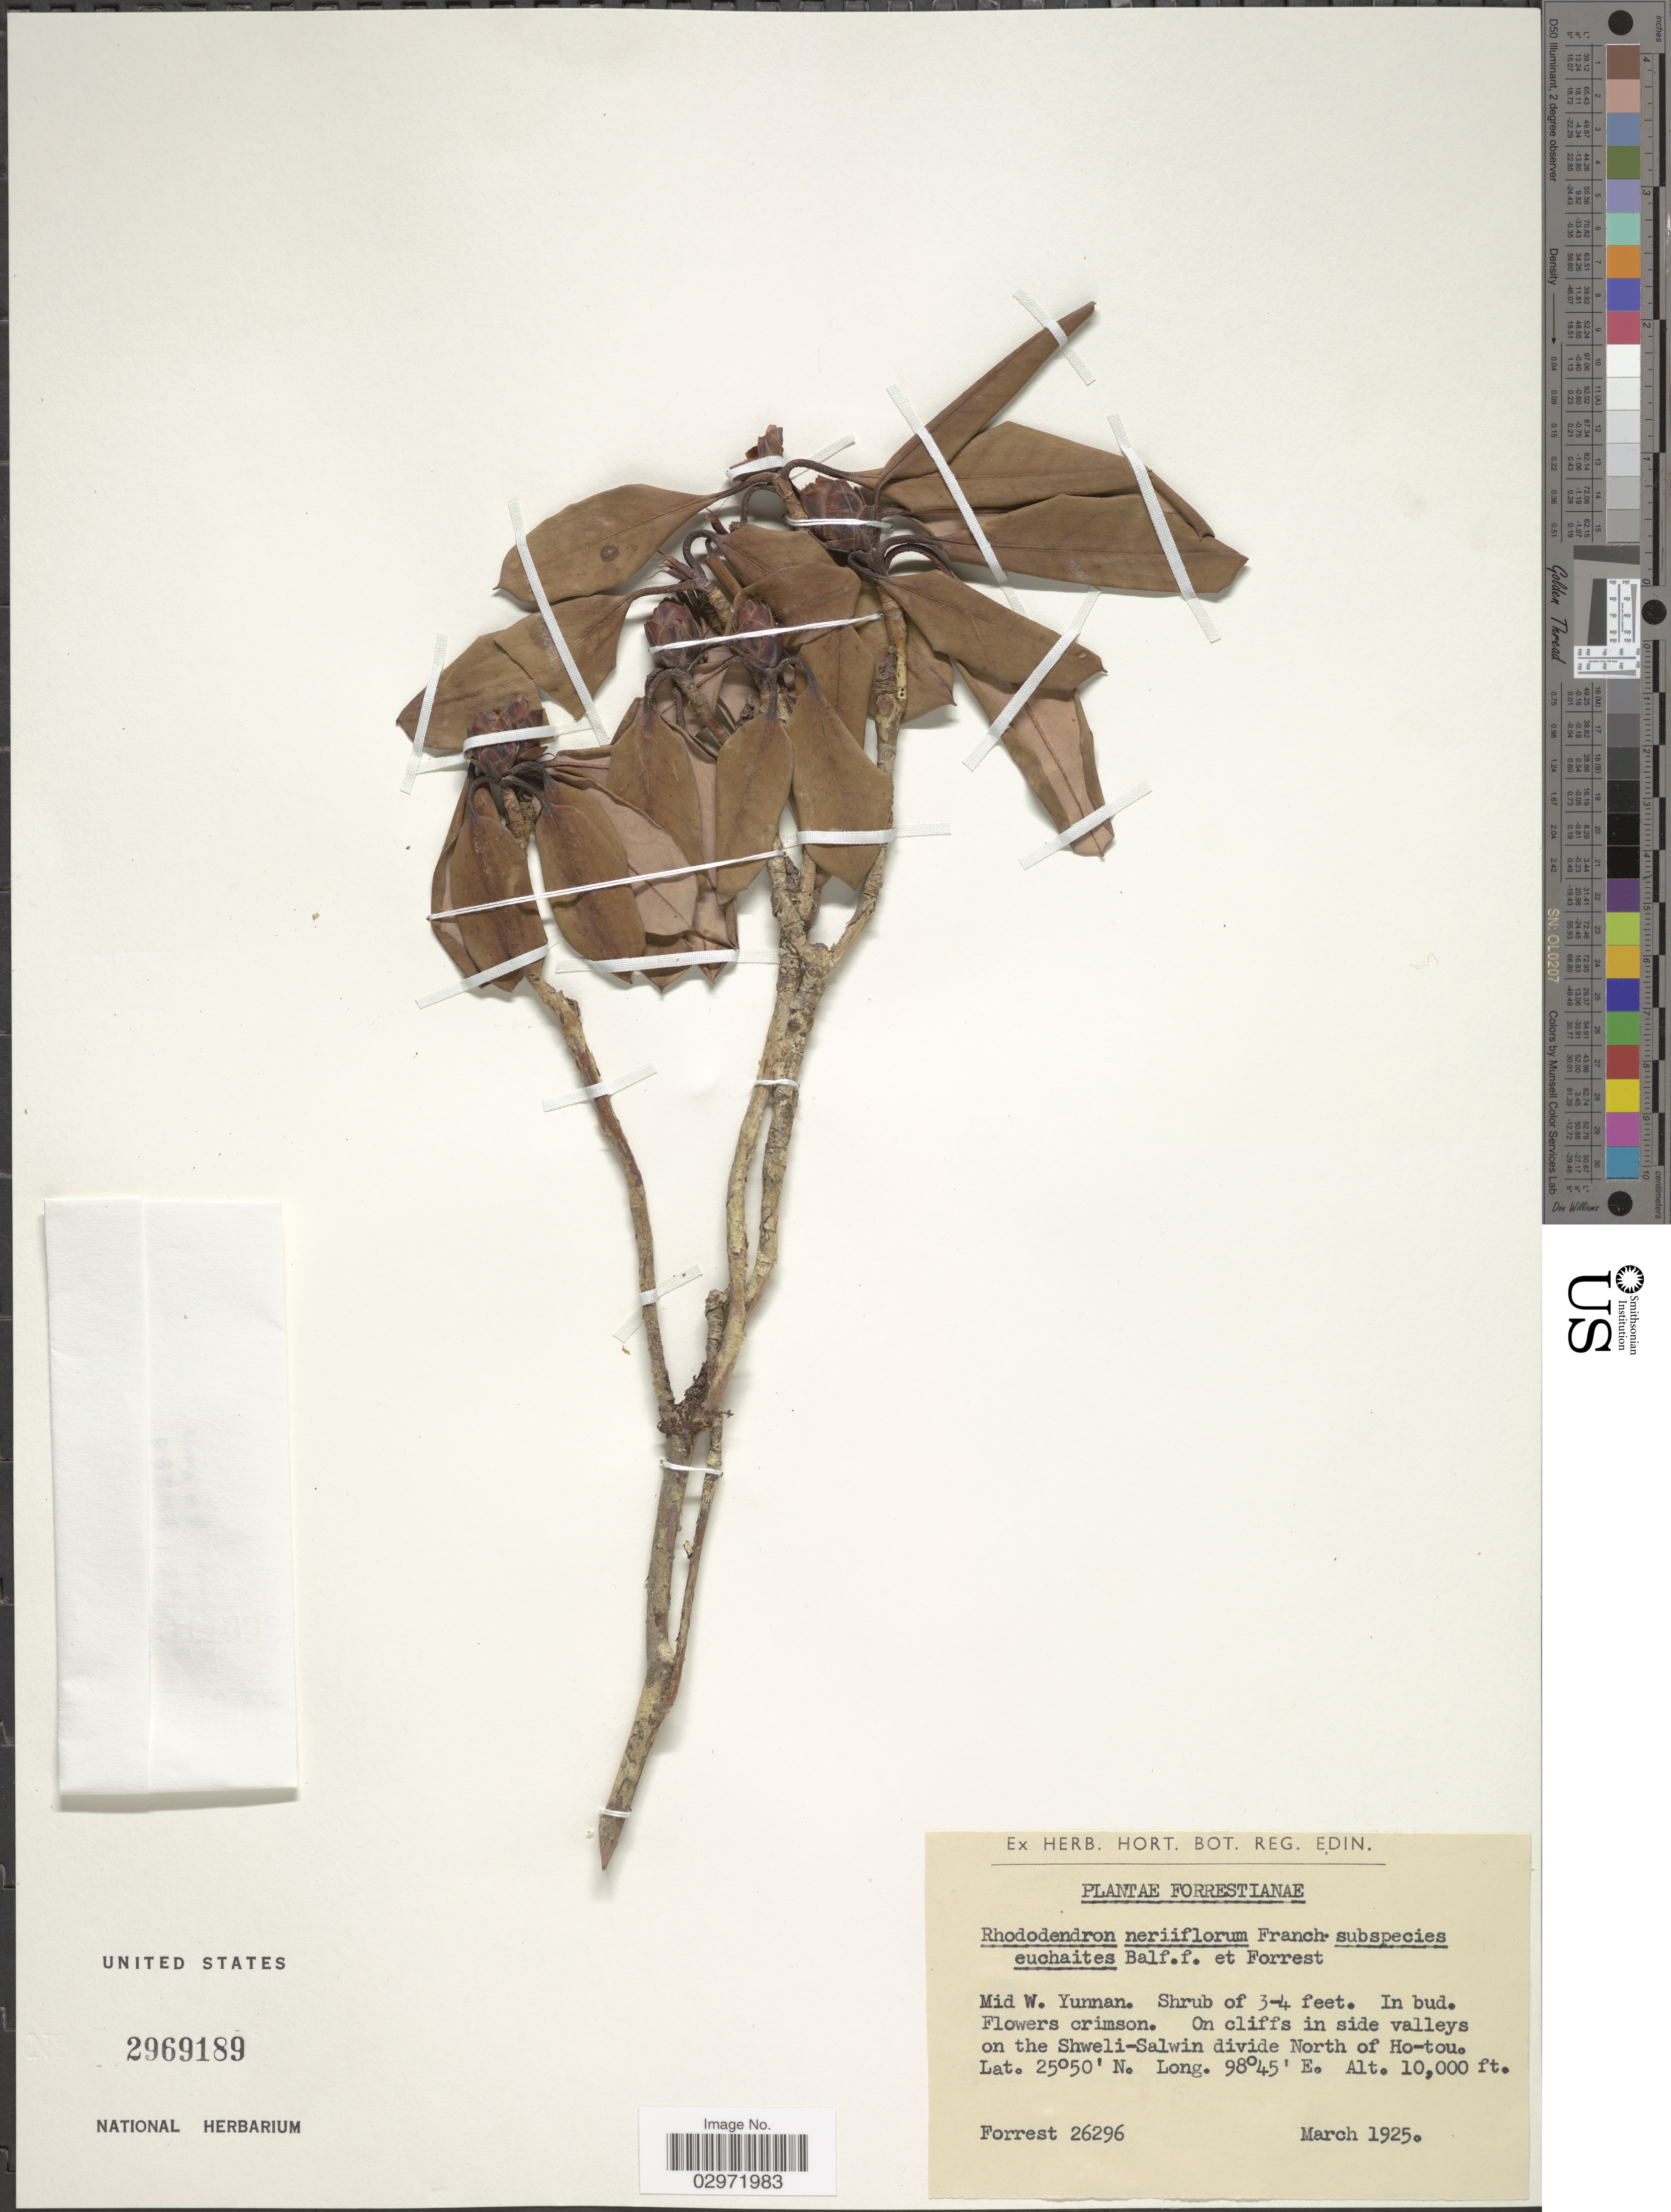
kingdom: Plantae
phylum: Tracheophyta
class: Magnoliopsida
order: Ericales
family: Ericaceae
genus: Rhododendron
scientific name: Rhododendron neriiflorum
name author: Franch.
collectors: -. Forrest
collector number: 26296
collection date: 1925-03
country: China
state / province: Yunnan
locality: Mid. W. Yunnan. On cliffs in side valleys on the Shweli-Salwin divide North of Ho-tou.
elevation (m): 3048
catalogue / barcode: US 2969189